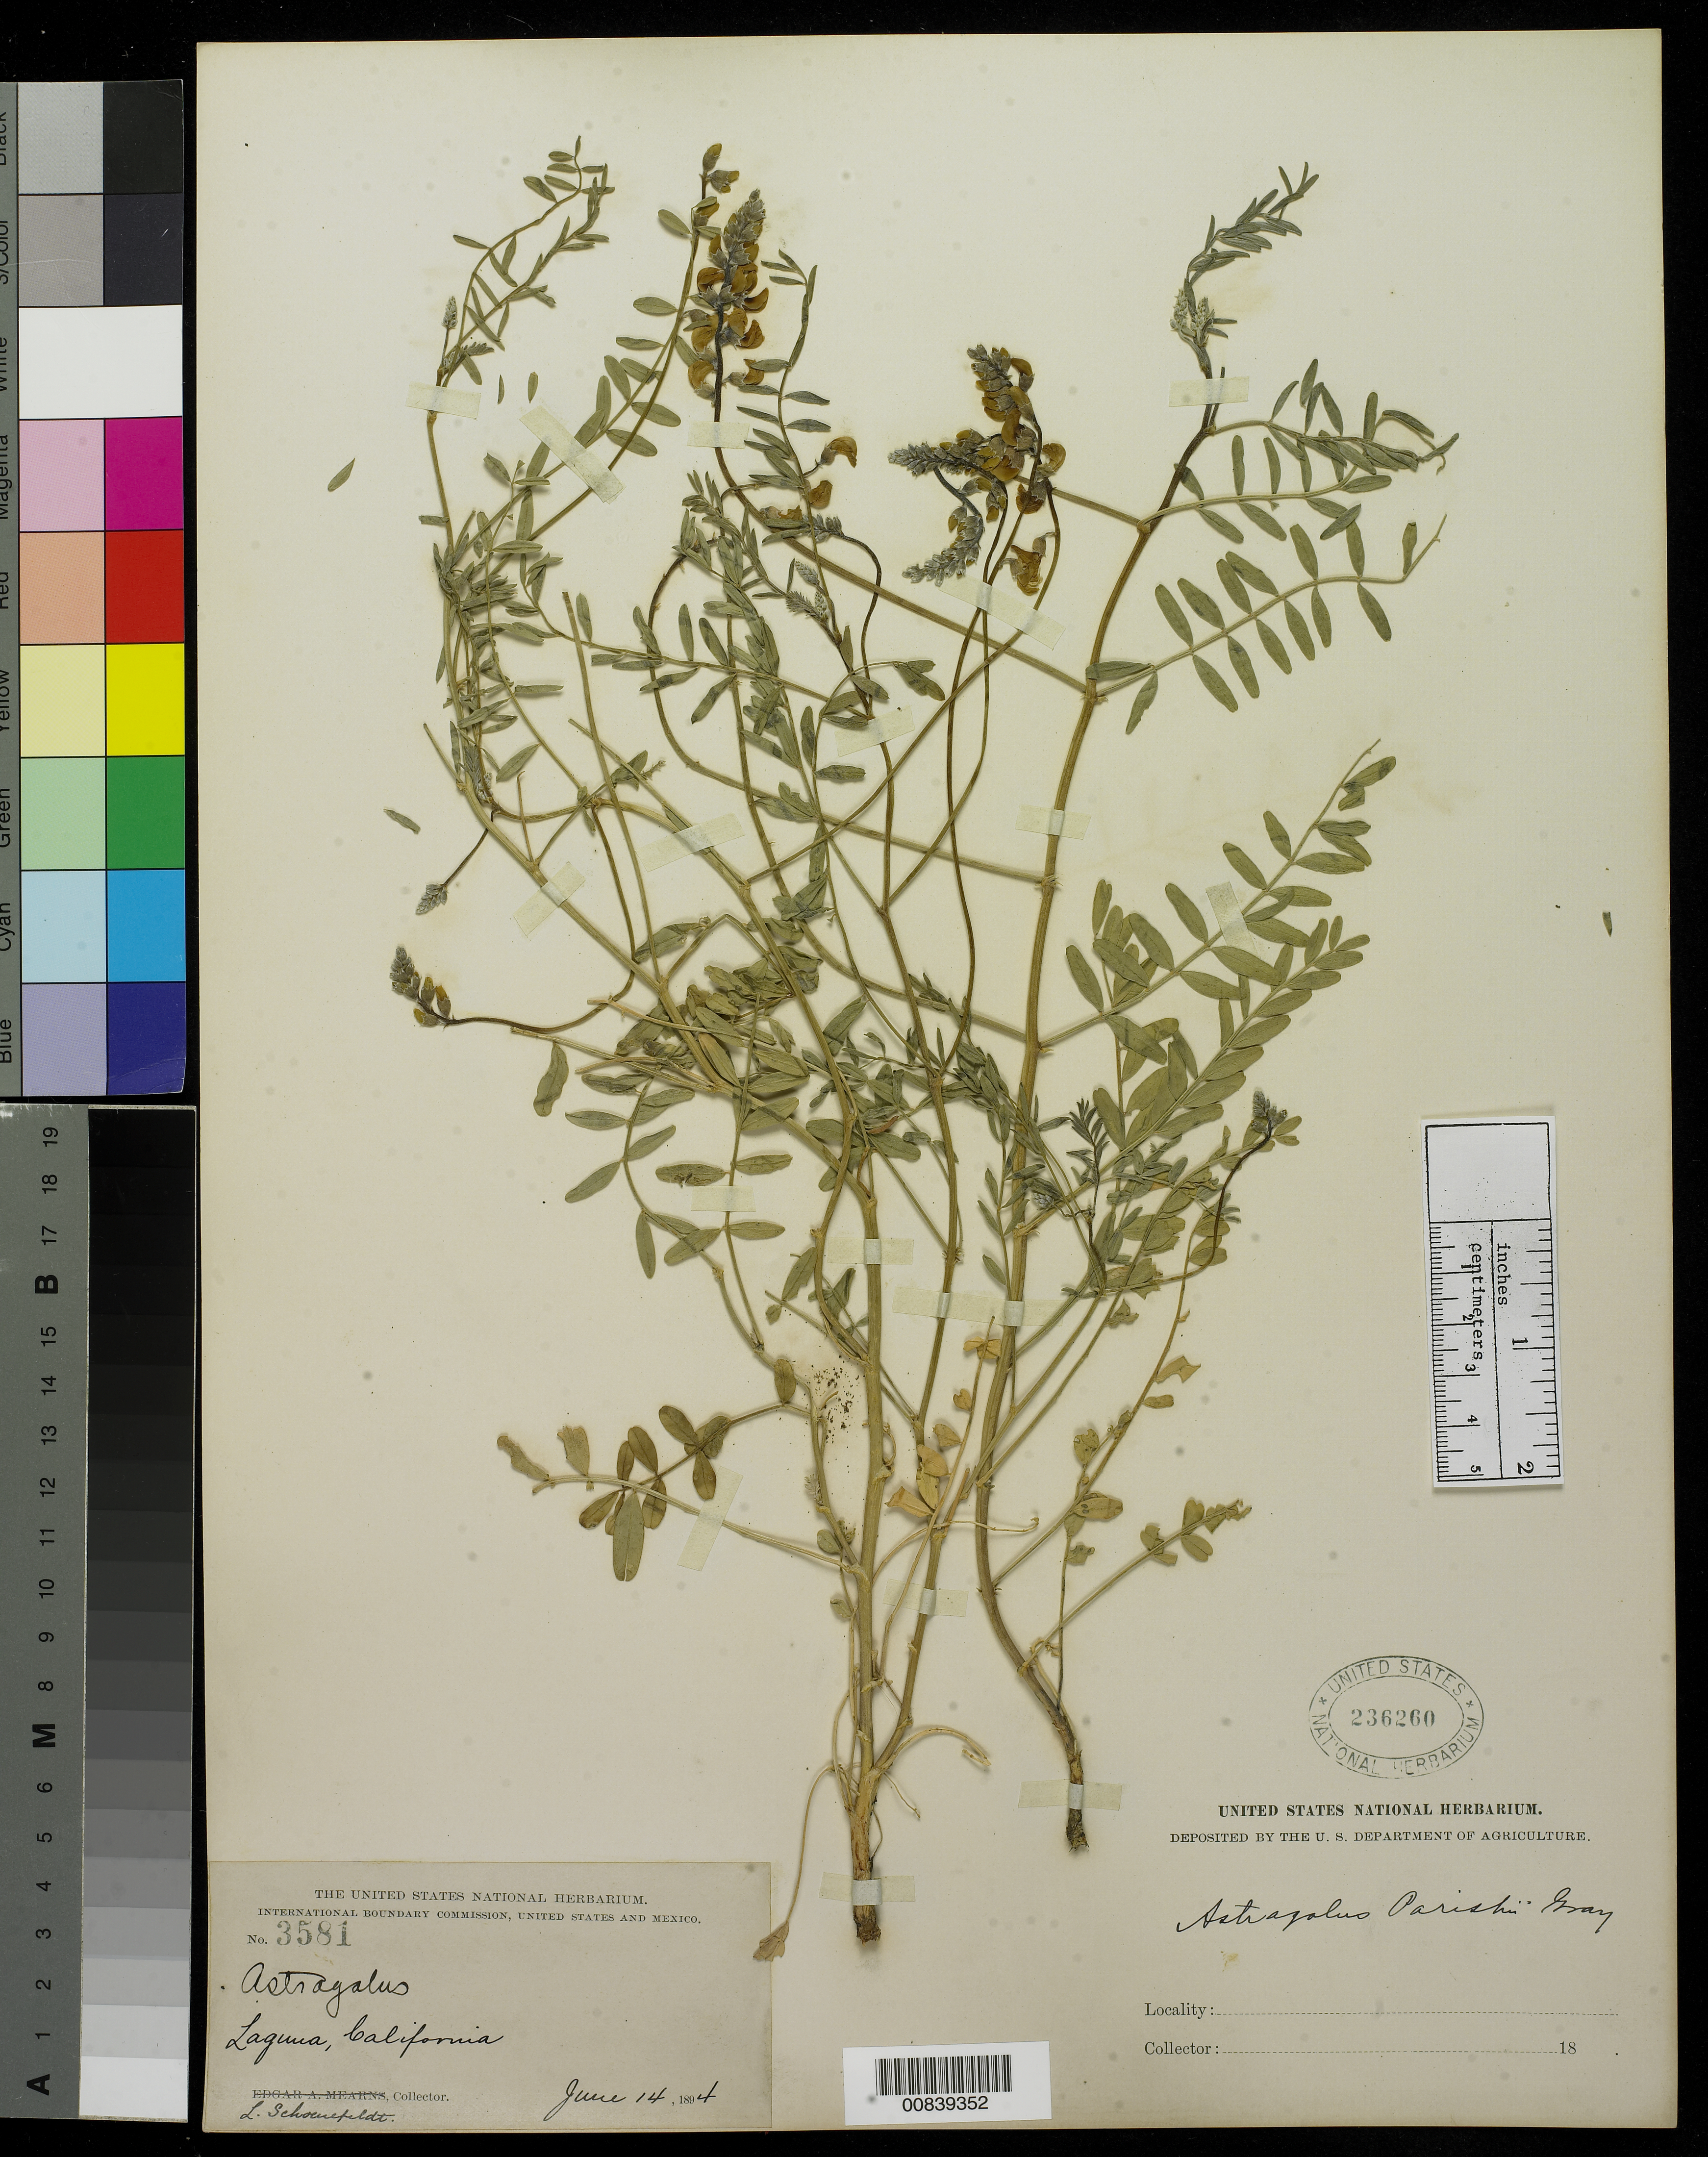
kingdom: Plantae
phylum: Tracheophyta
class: Magnoliopsida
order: Fabales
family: Fabaceae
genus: Astragalus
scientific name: Astragalus parishii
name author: A. Gray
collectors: L. Schoenfeldt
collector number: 3581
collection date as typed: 14 Jun 1894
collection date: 1894-06-14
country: United States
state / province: California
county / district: Orange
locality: Laguna, California.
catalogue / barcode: US 236260